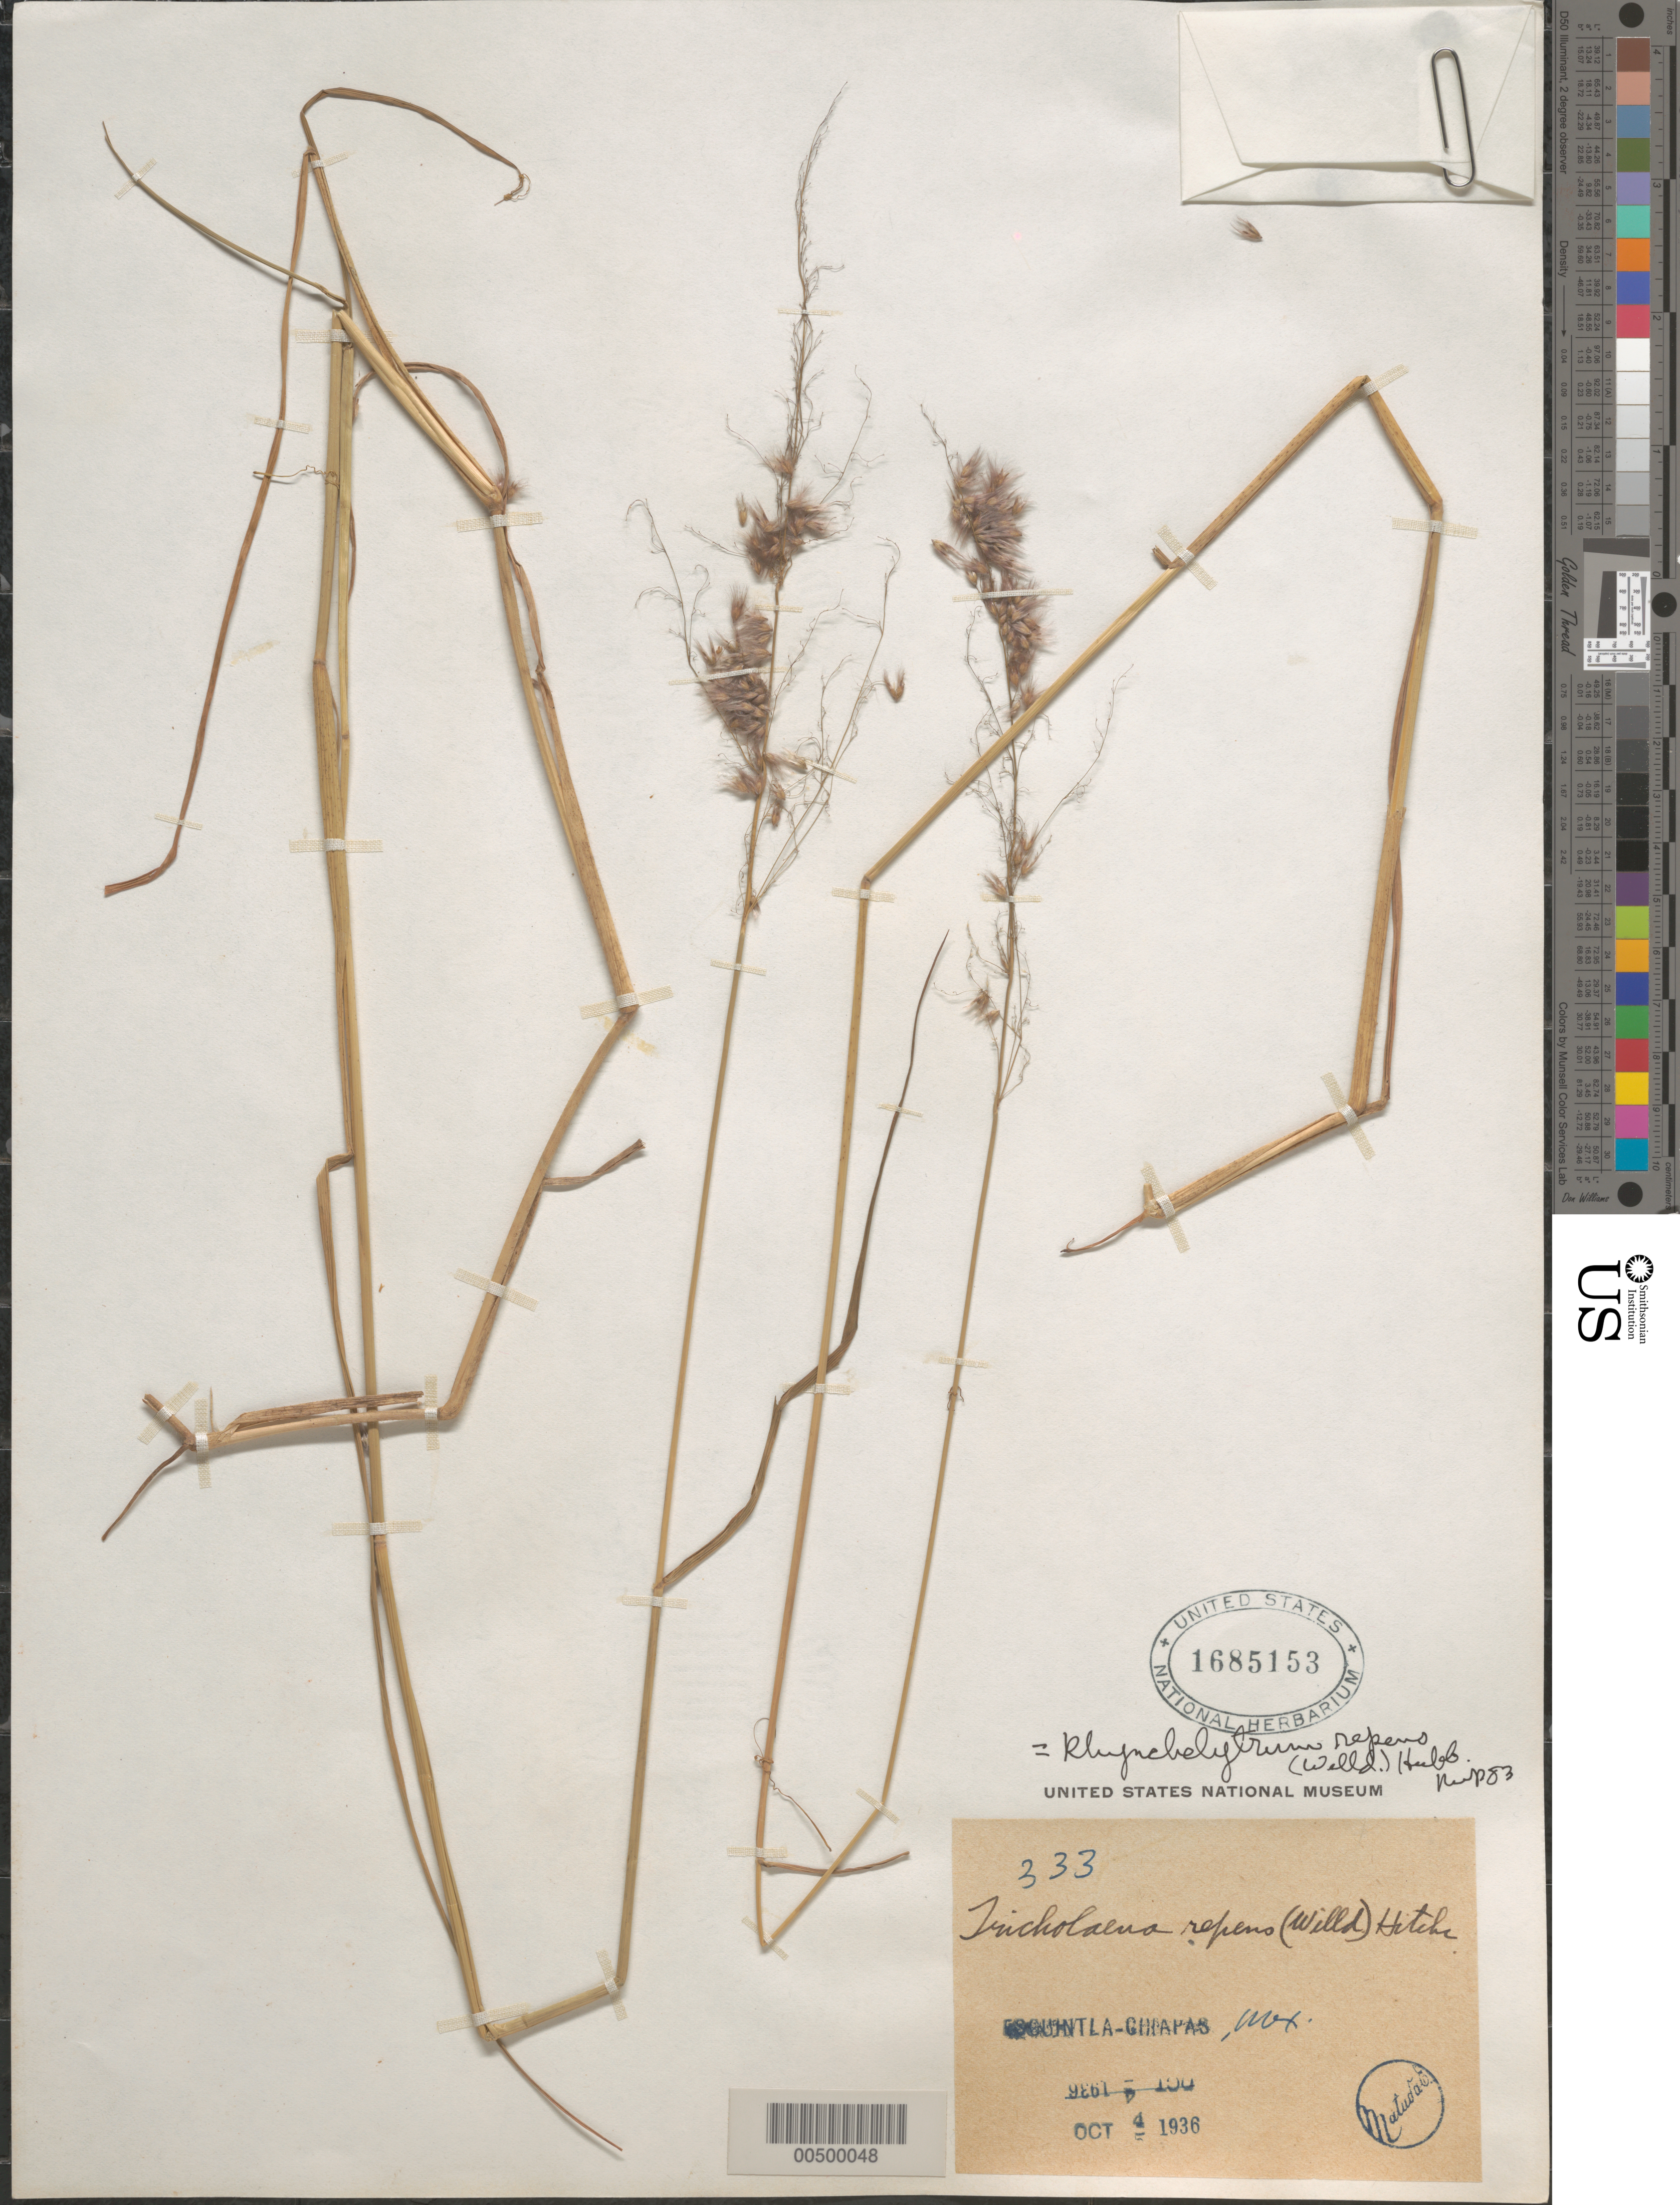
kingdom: Plantae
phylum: Tracheophyta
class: Liliopsida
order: Poales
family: Poaceae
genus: Rhynchelytrum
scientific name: Rhynchelytrum repens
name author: (Willd.) C.E. Hubb.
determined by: Pohl, R. W.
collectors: E. Matuda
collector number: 333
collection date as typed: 4 Oct 1936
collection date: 1936-10-04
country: Mexico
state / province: Chiapas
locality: Escuintla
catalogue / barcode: US 1685153